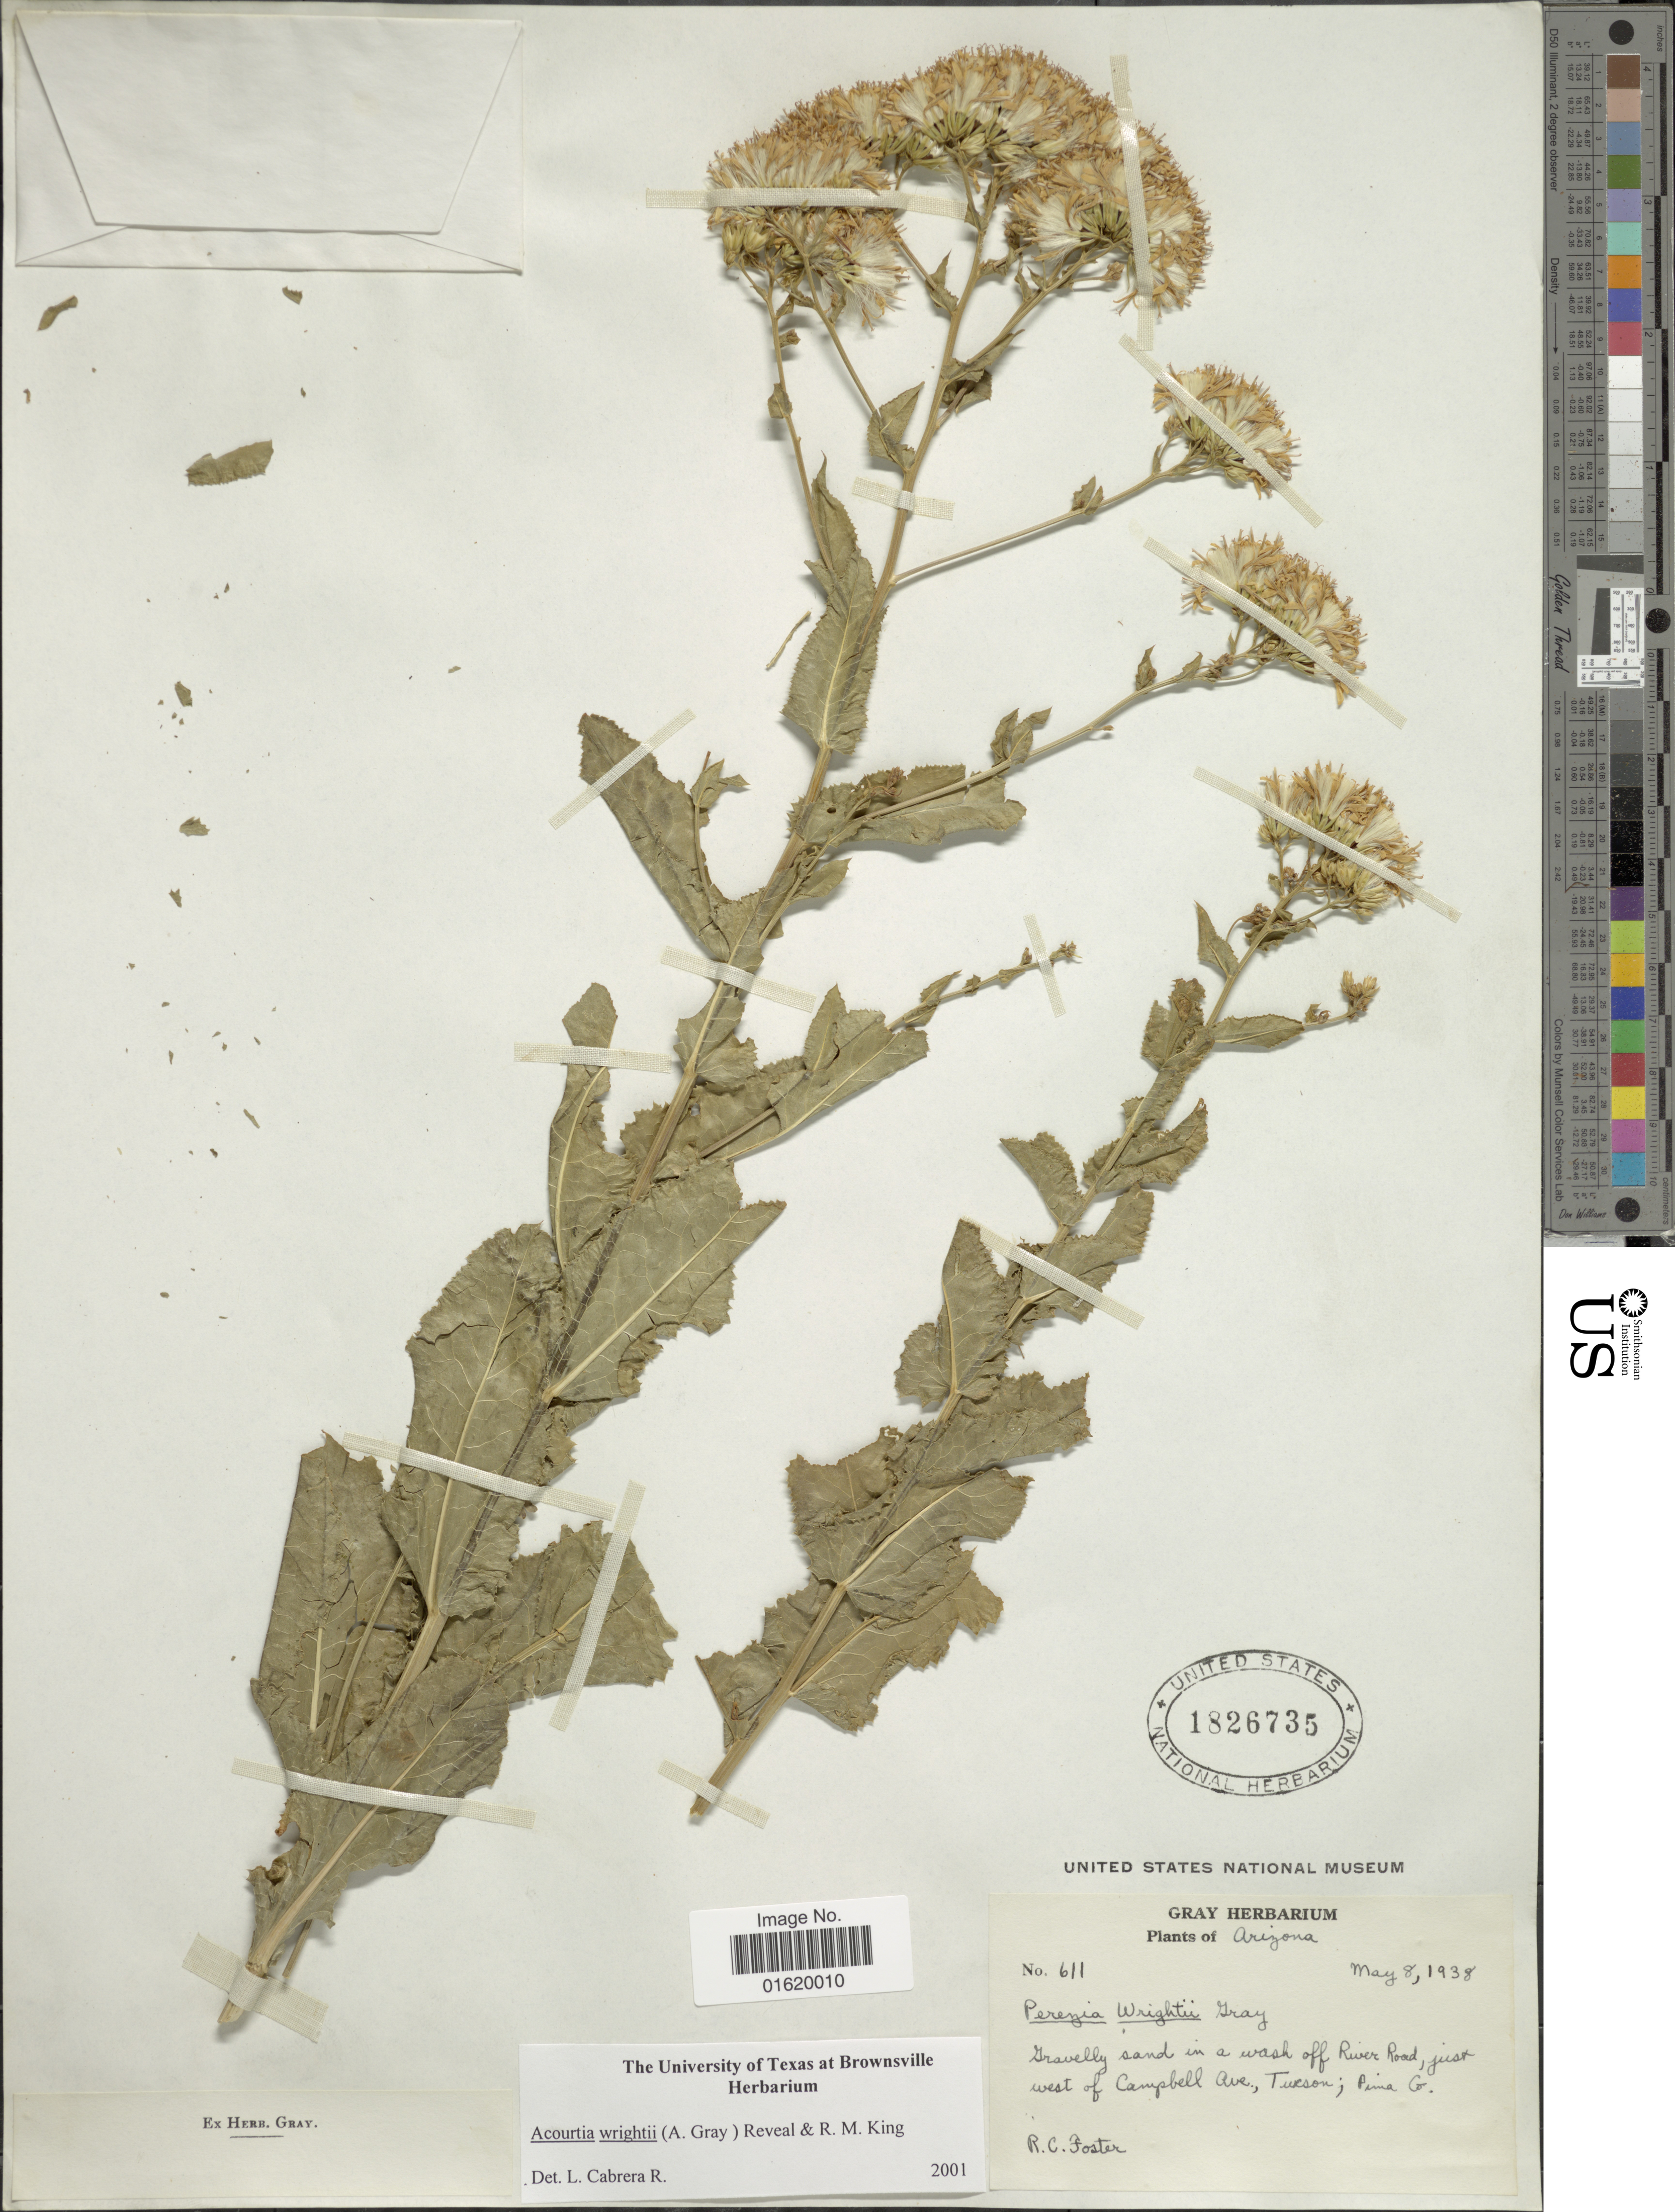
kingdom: Plantae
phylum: Tracheophyta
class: Magnoliopsida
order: Asterales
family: Asteraceae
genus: Acourtia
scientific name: Acourtia wrightii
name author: (A. Gray) Reveal & R.M. King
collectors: R. C. Foster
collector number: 611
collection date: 1938-05-08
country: United States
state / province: Arizona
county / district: Pima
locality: Gravelly sand in a wash off River Road, just west of Campbell Ave., Tucson; Pima Co.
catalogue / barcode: US 1826735